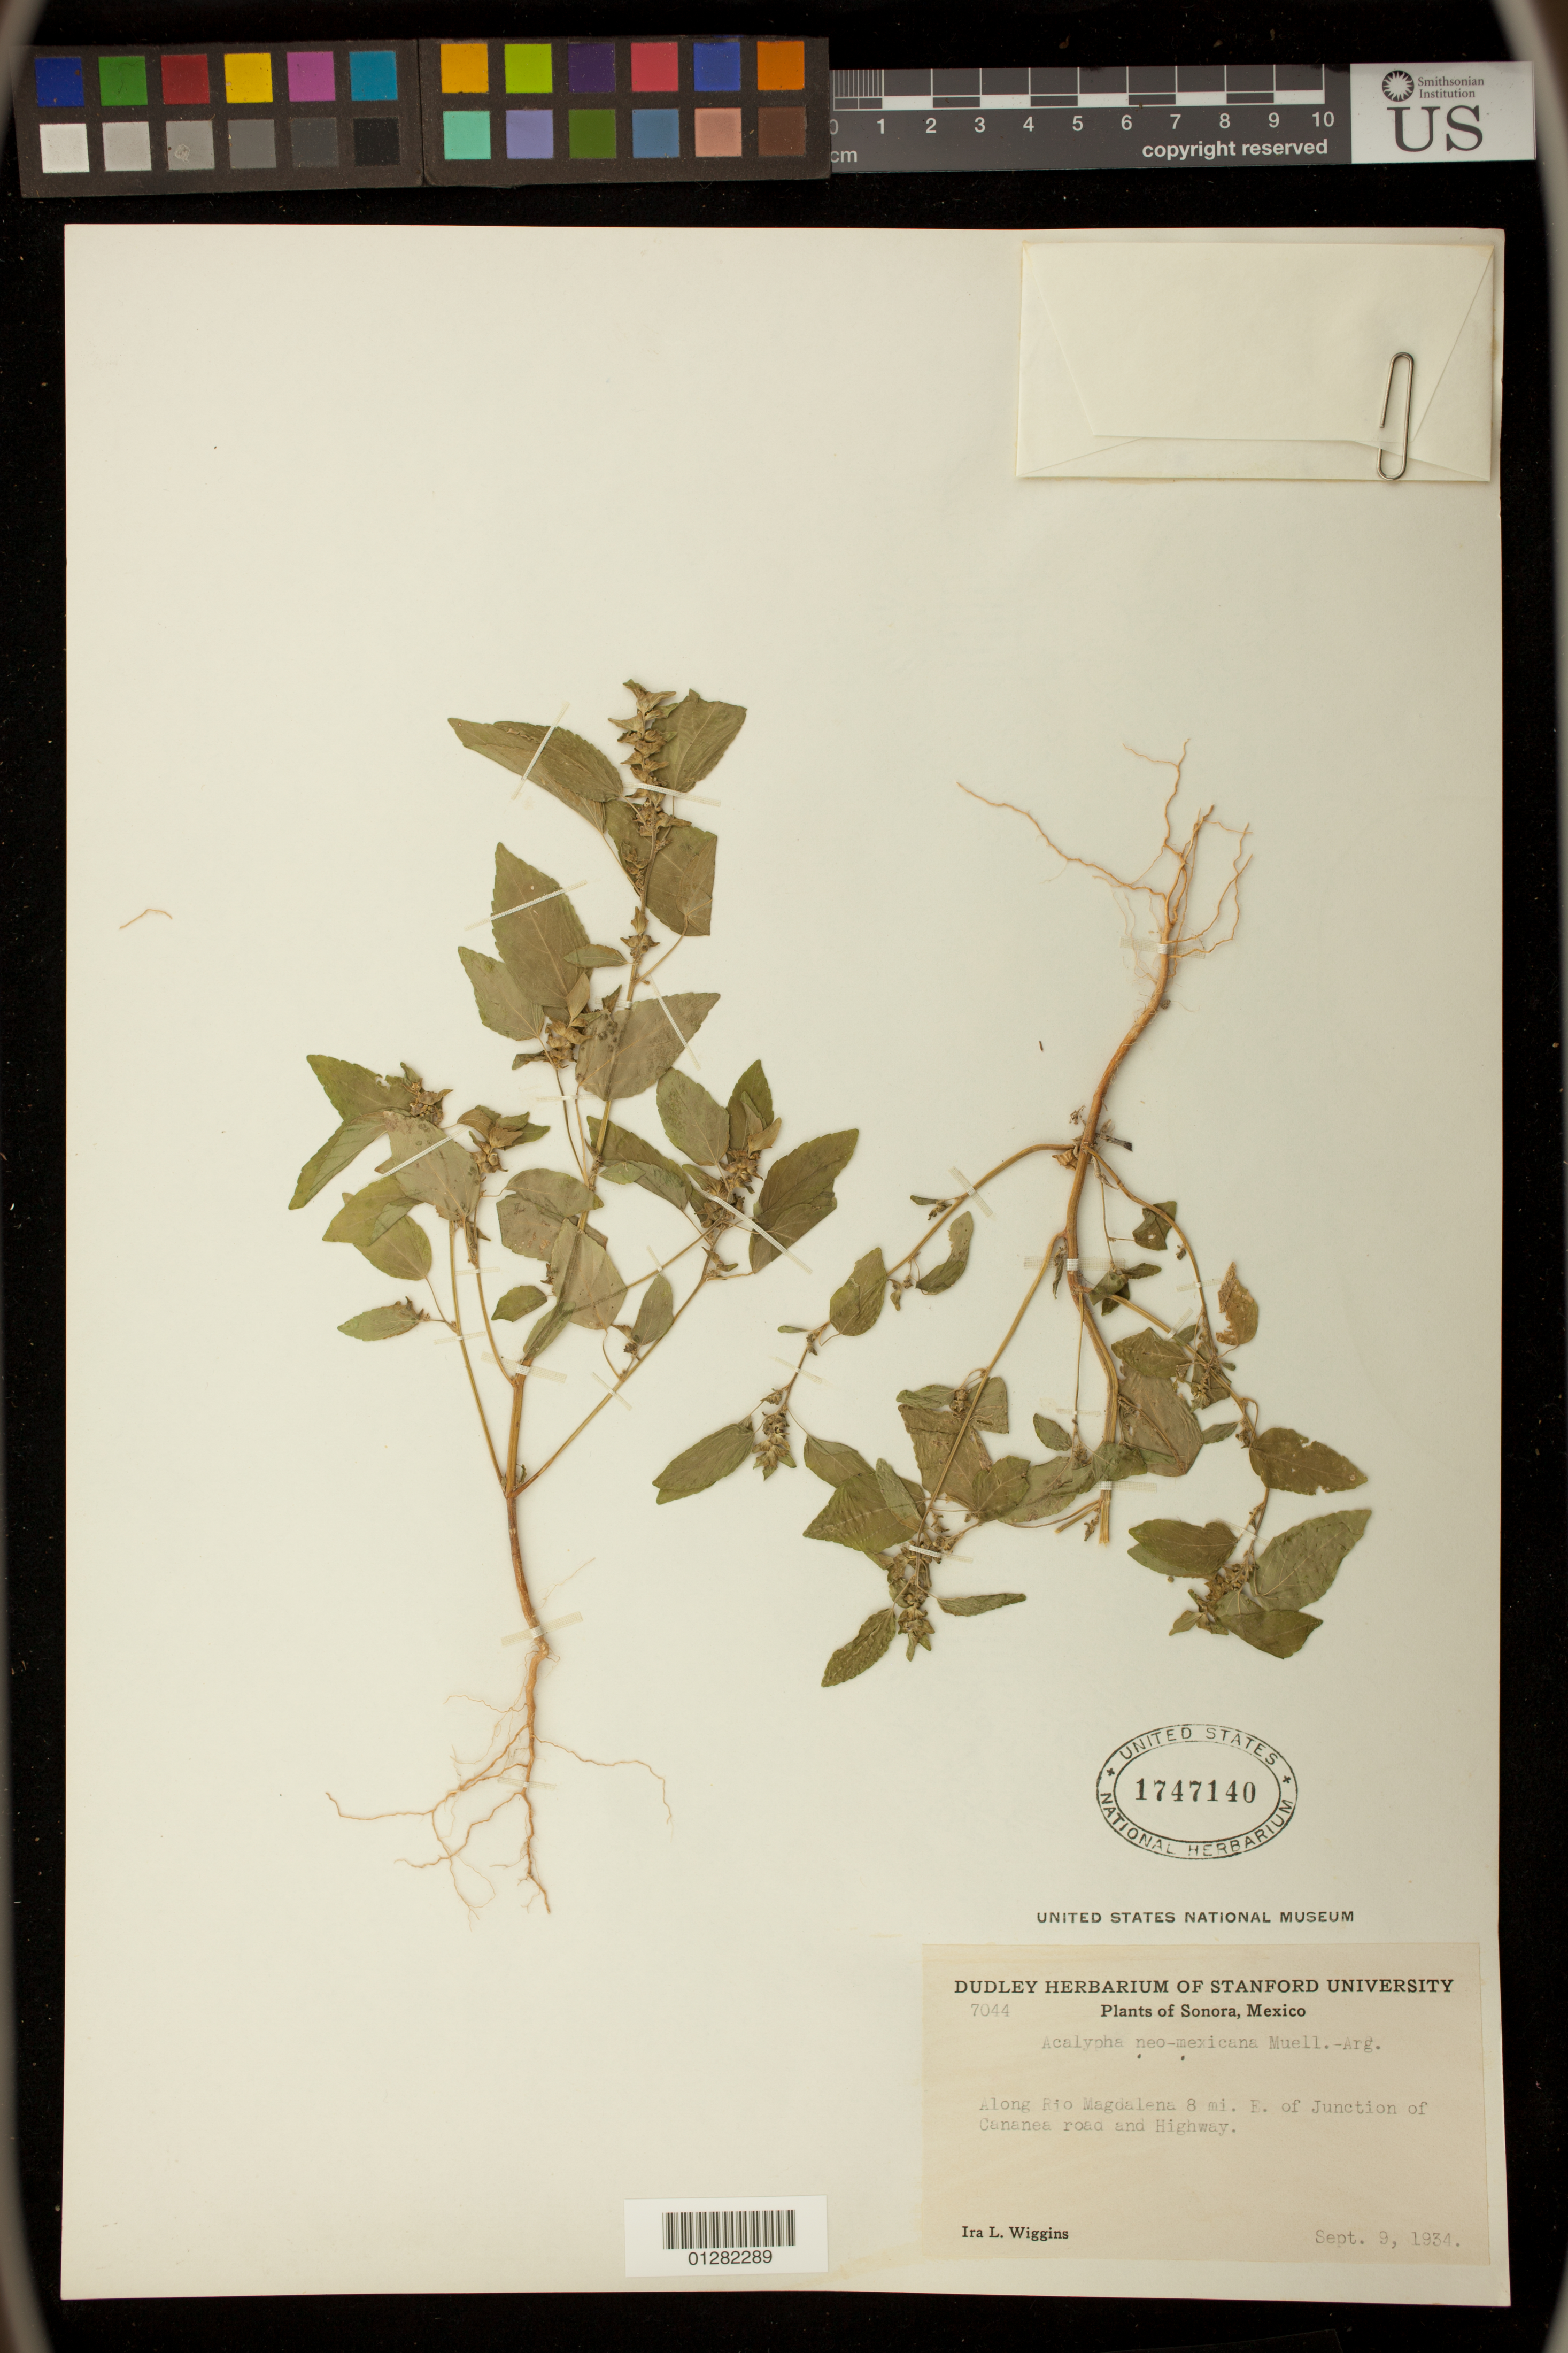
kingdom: Plantae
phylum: Tracheophyta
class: Magnoliopsida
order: Malpighiales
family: Euphorbiaceae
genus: Acalypha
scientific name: Acalypha neomexicana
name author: Müll. Arg.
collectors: D. E. Breedlove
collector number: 7044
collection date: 1934-09-09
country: Mexico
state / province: Sonora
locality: Along Rio Magdalena 8 mi. E. of Junction of Canaea road and highway.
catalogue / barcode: US 1747140